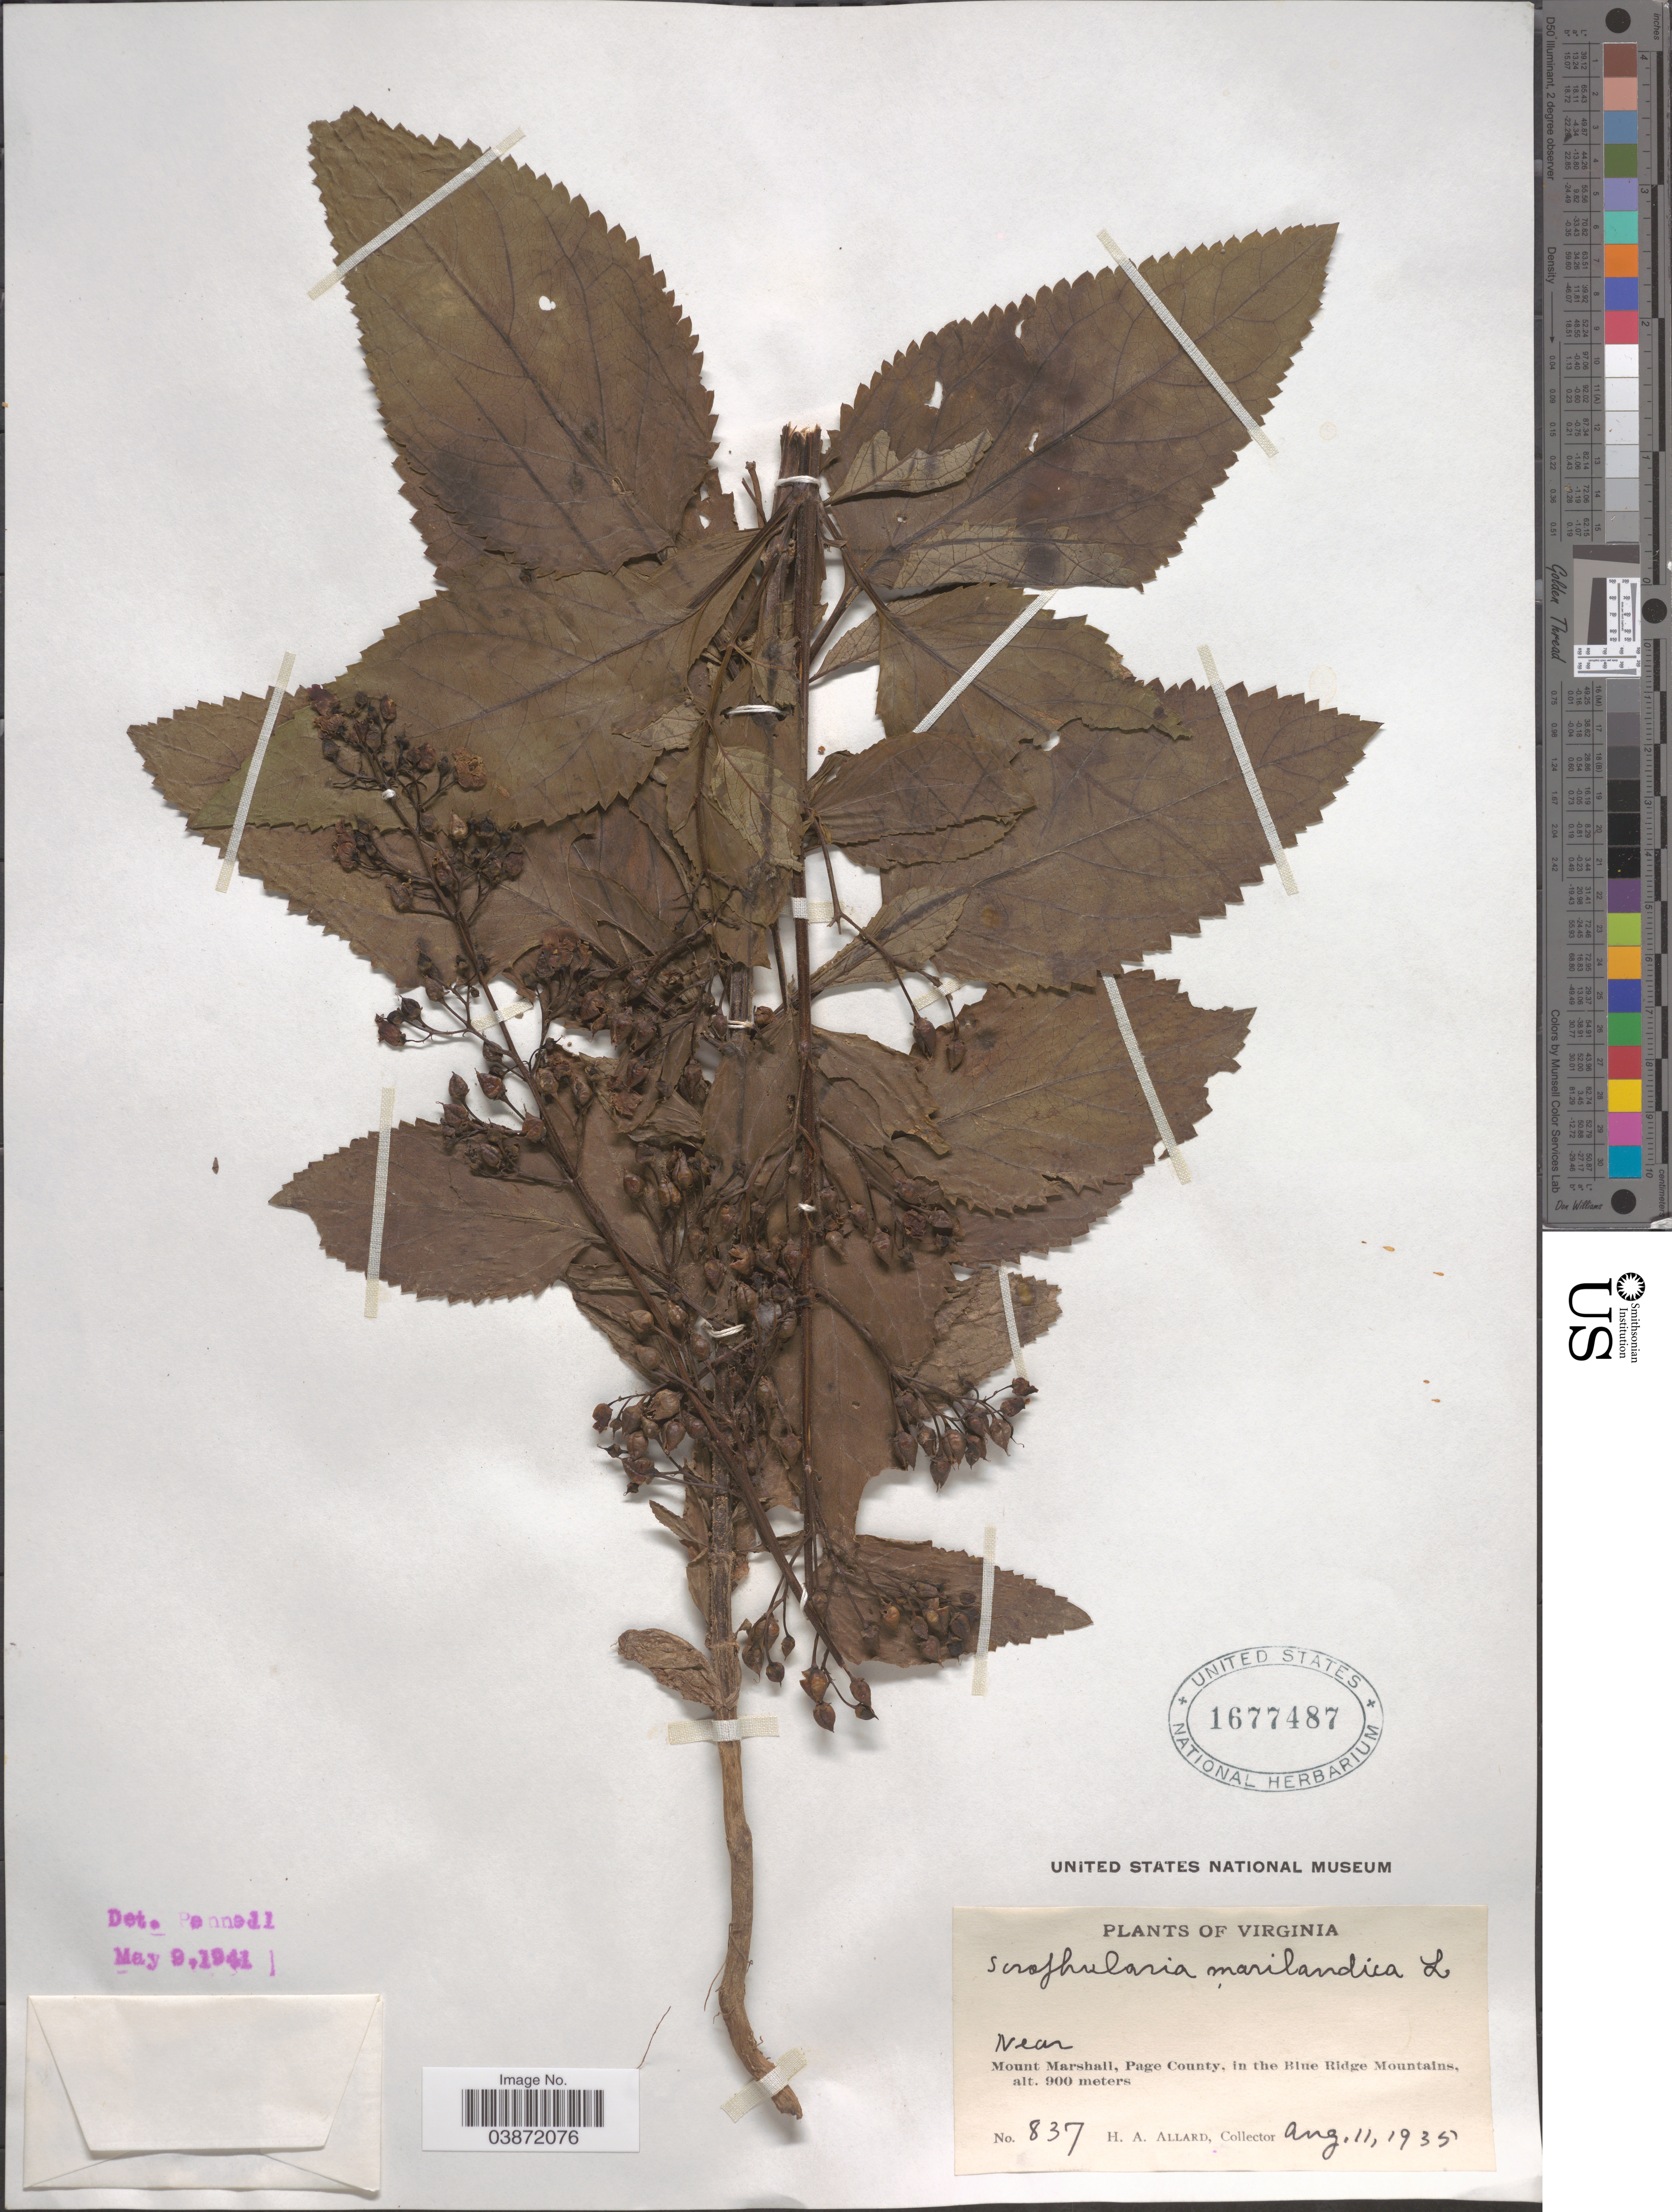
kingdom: Plantae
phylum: Tracheophyta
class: Magnoliopsida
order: Lamiales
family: Scrophulariaceae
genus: Scrophularia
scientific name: Scrophularia marilandica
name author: L.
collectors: H. A. Allard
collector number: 837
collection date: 1935-08-11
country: United States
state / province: Virginia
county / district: Page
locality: Near Mount Marshall, in the Blue Ridge Mountains.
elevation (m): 900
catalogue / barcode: US 1677487